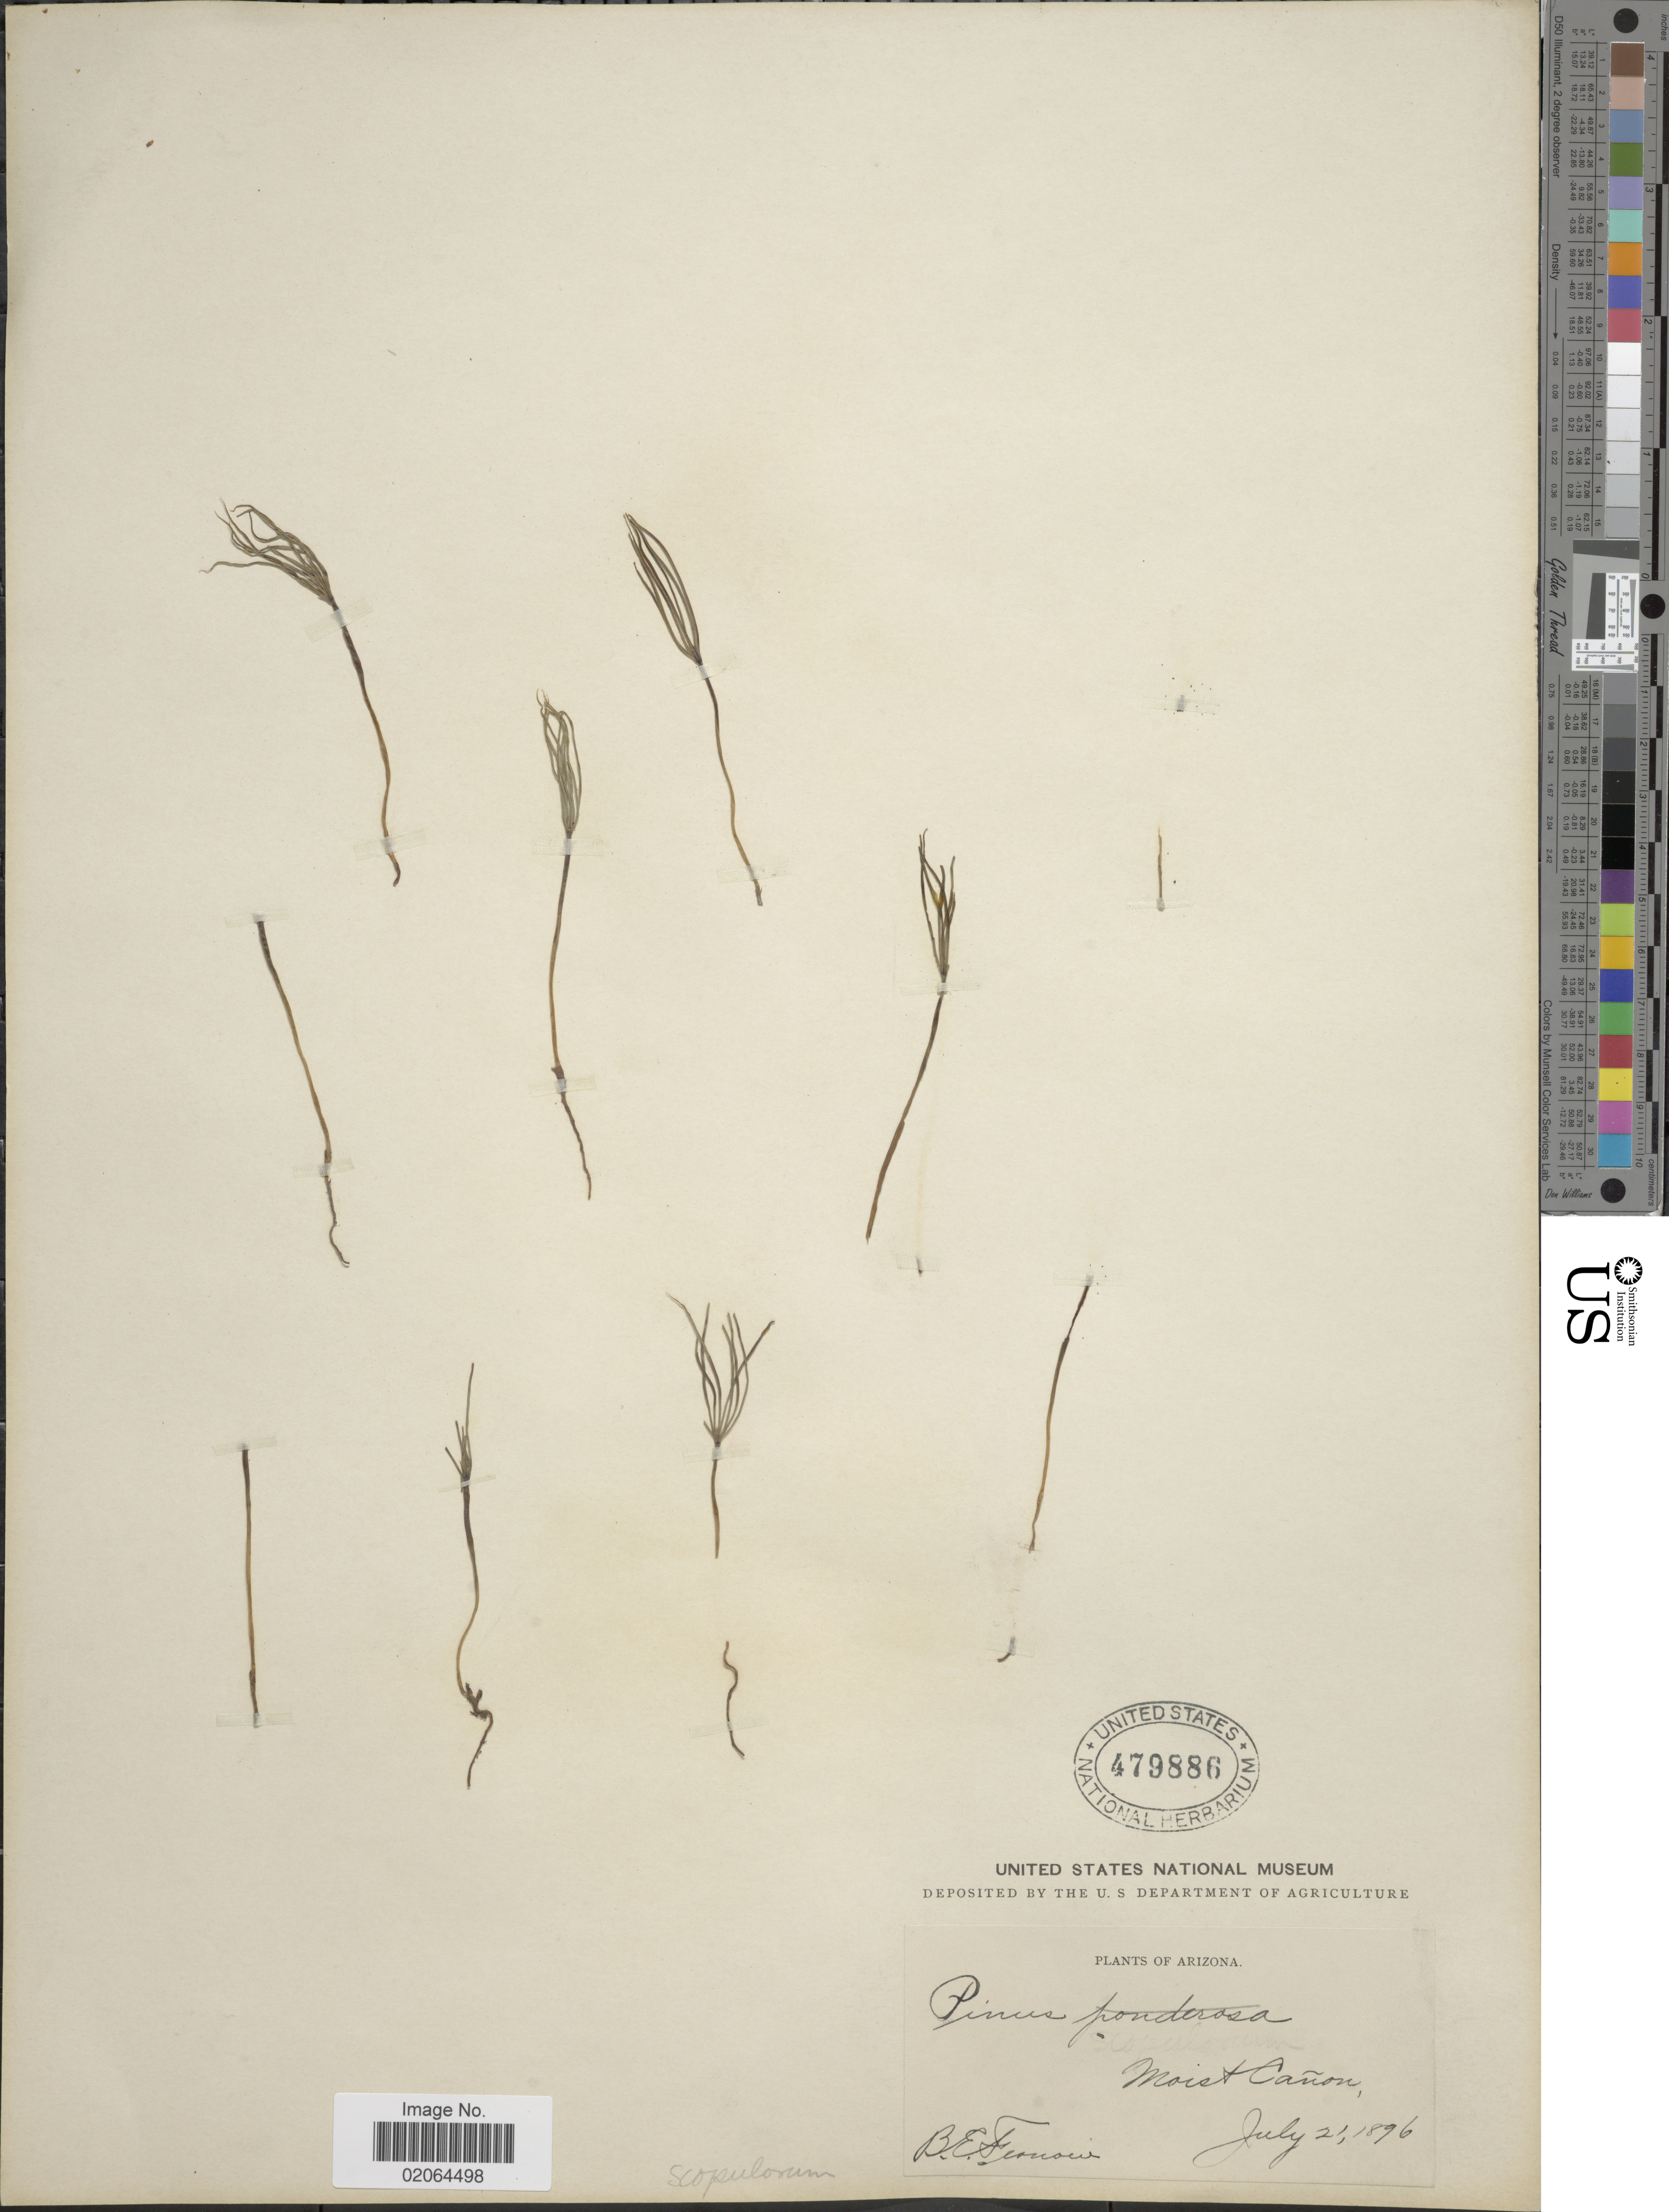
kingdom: Plantae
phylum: Tracheophyta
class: Pinopsida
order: Pinales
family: Pinaceae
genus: Pinus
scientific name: Pinus ponderosa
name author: Douglas ex C. Lawson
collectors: B. Fernow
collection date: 1896-07-21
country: United States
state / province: Arizona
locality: Arizona. Moist Canon.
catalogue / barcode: US 479886